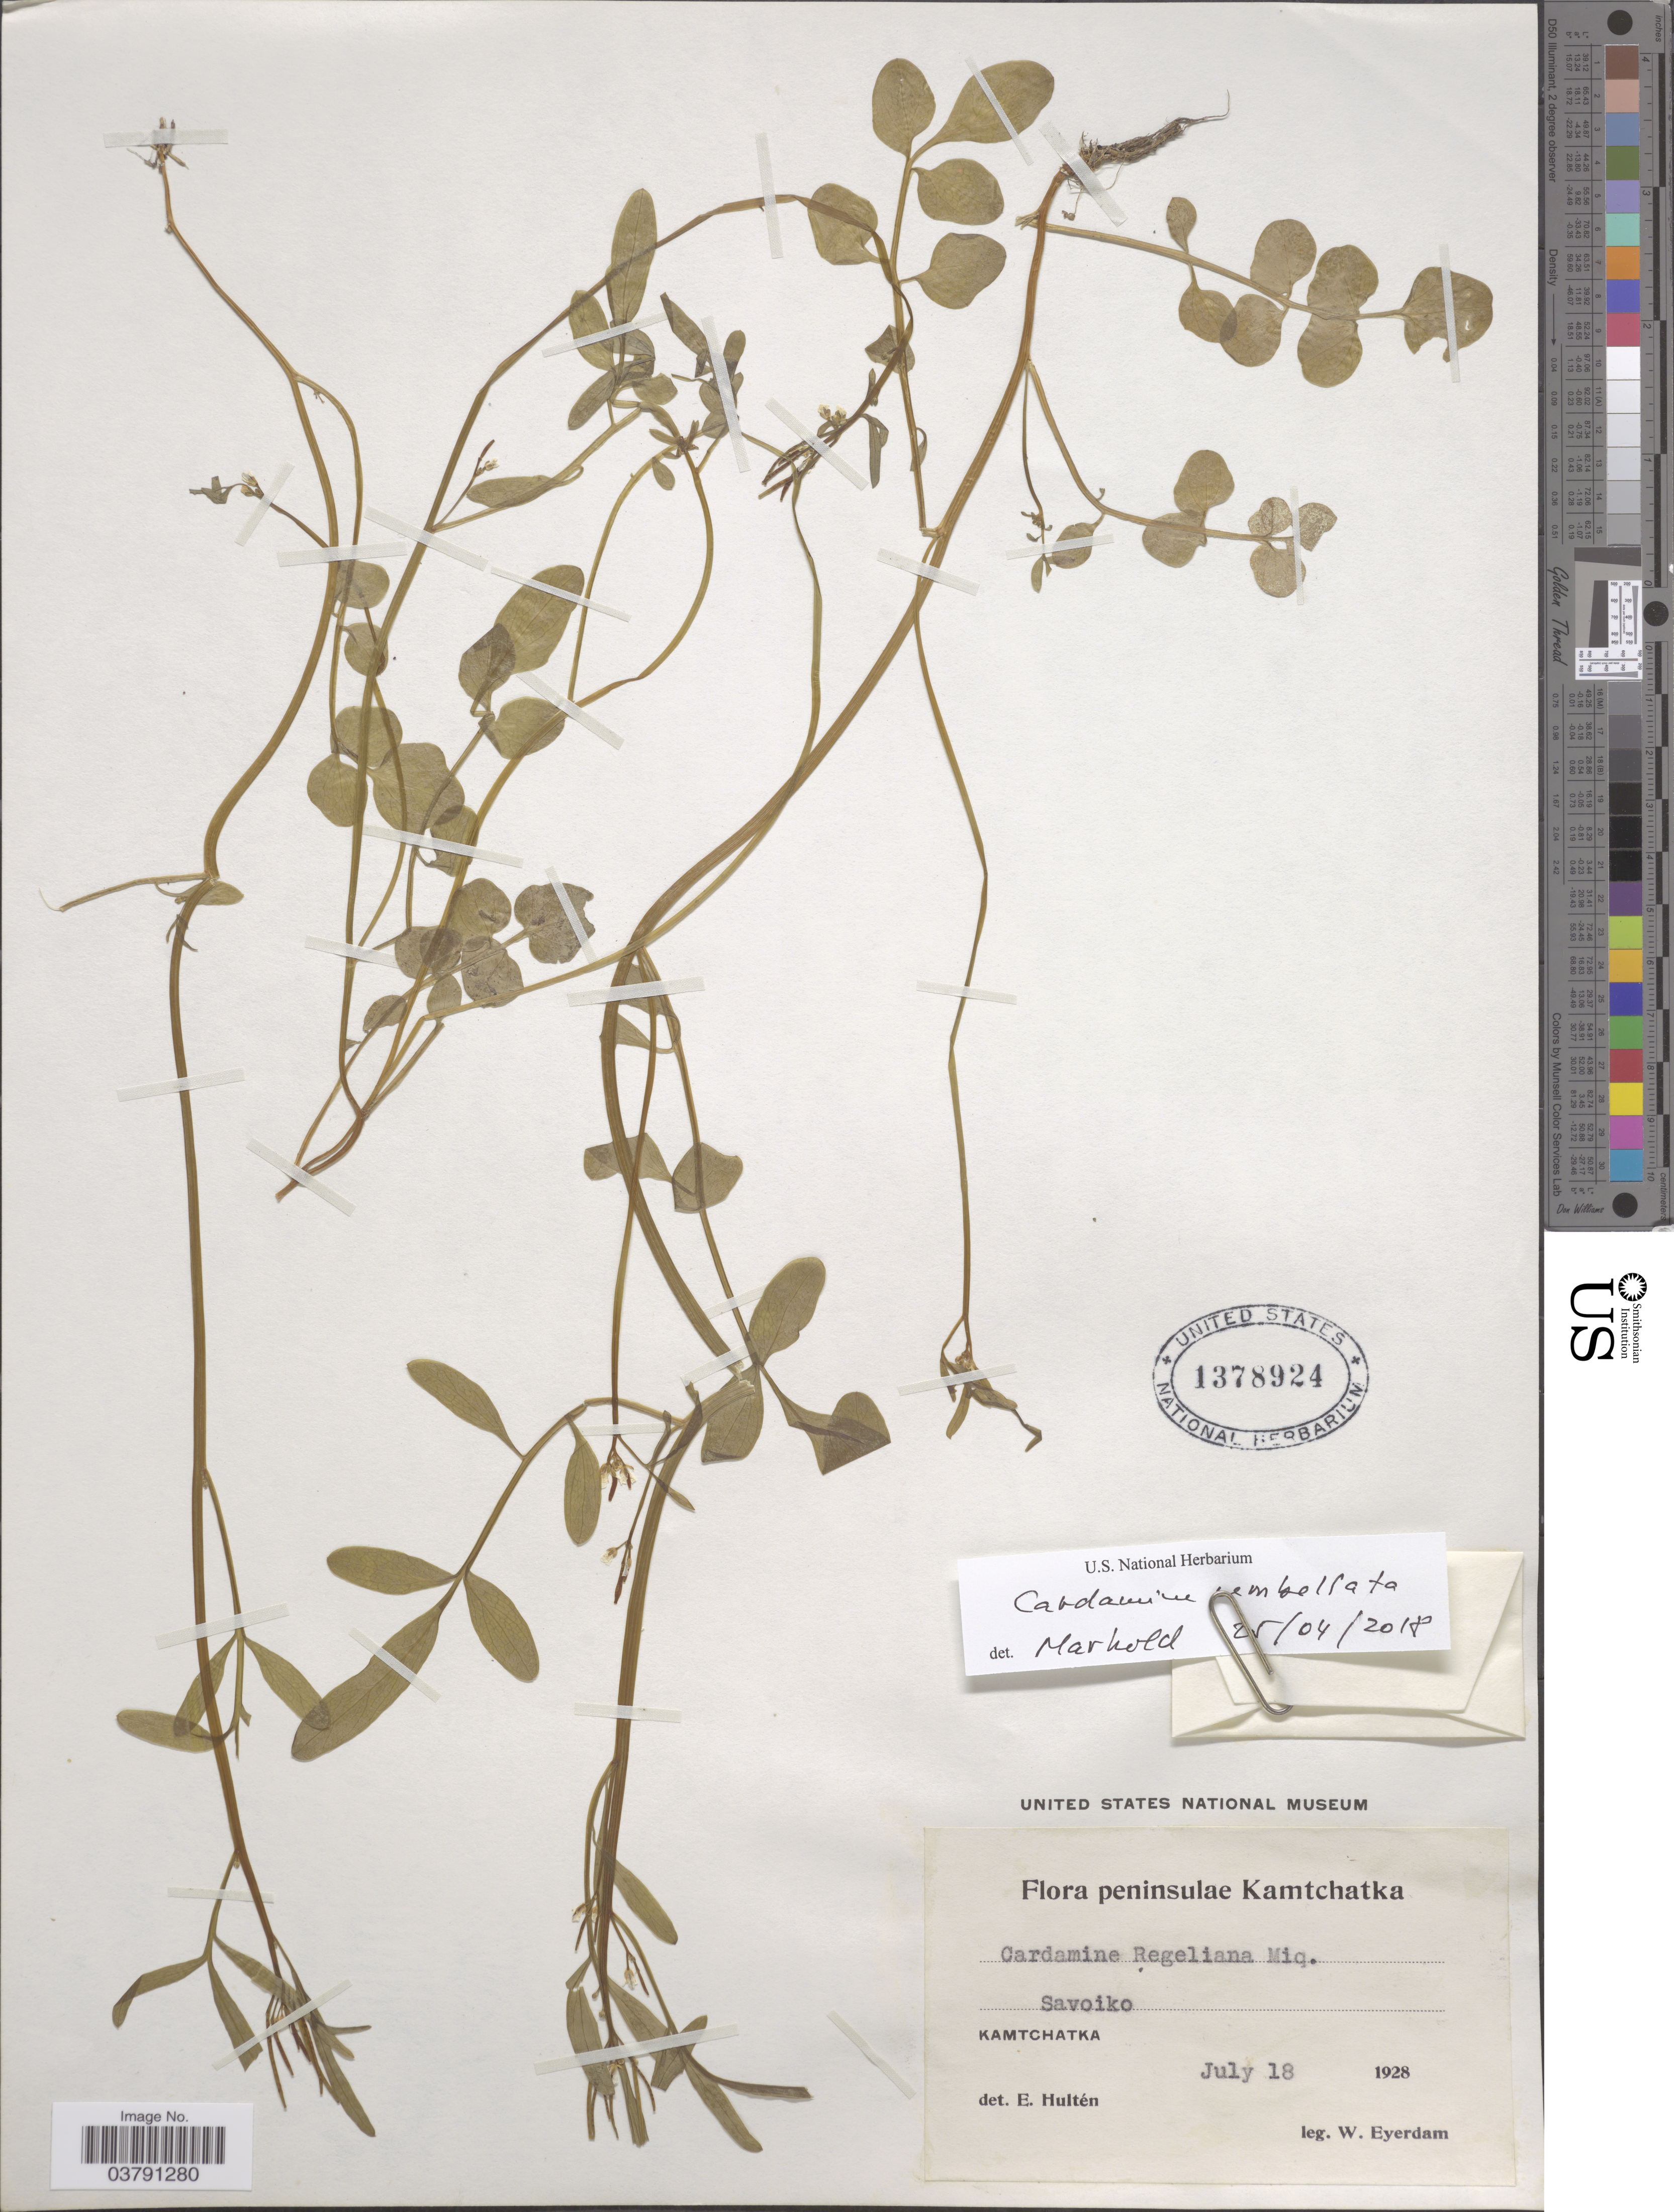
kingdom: Plantae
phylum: Tracheophyta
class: Magnoliopsida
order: Brassicales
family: Brassicaceae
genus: Cardamine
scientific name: Cardamine umbellata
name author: Greene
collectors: W. J. Eyerdam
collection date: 1928-07-18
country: Russian Federation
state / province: Kamchatka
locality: Peninsulae Kamtchatka.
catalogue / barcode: US 1378924